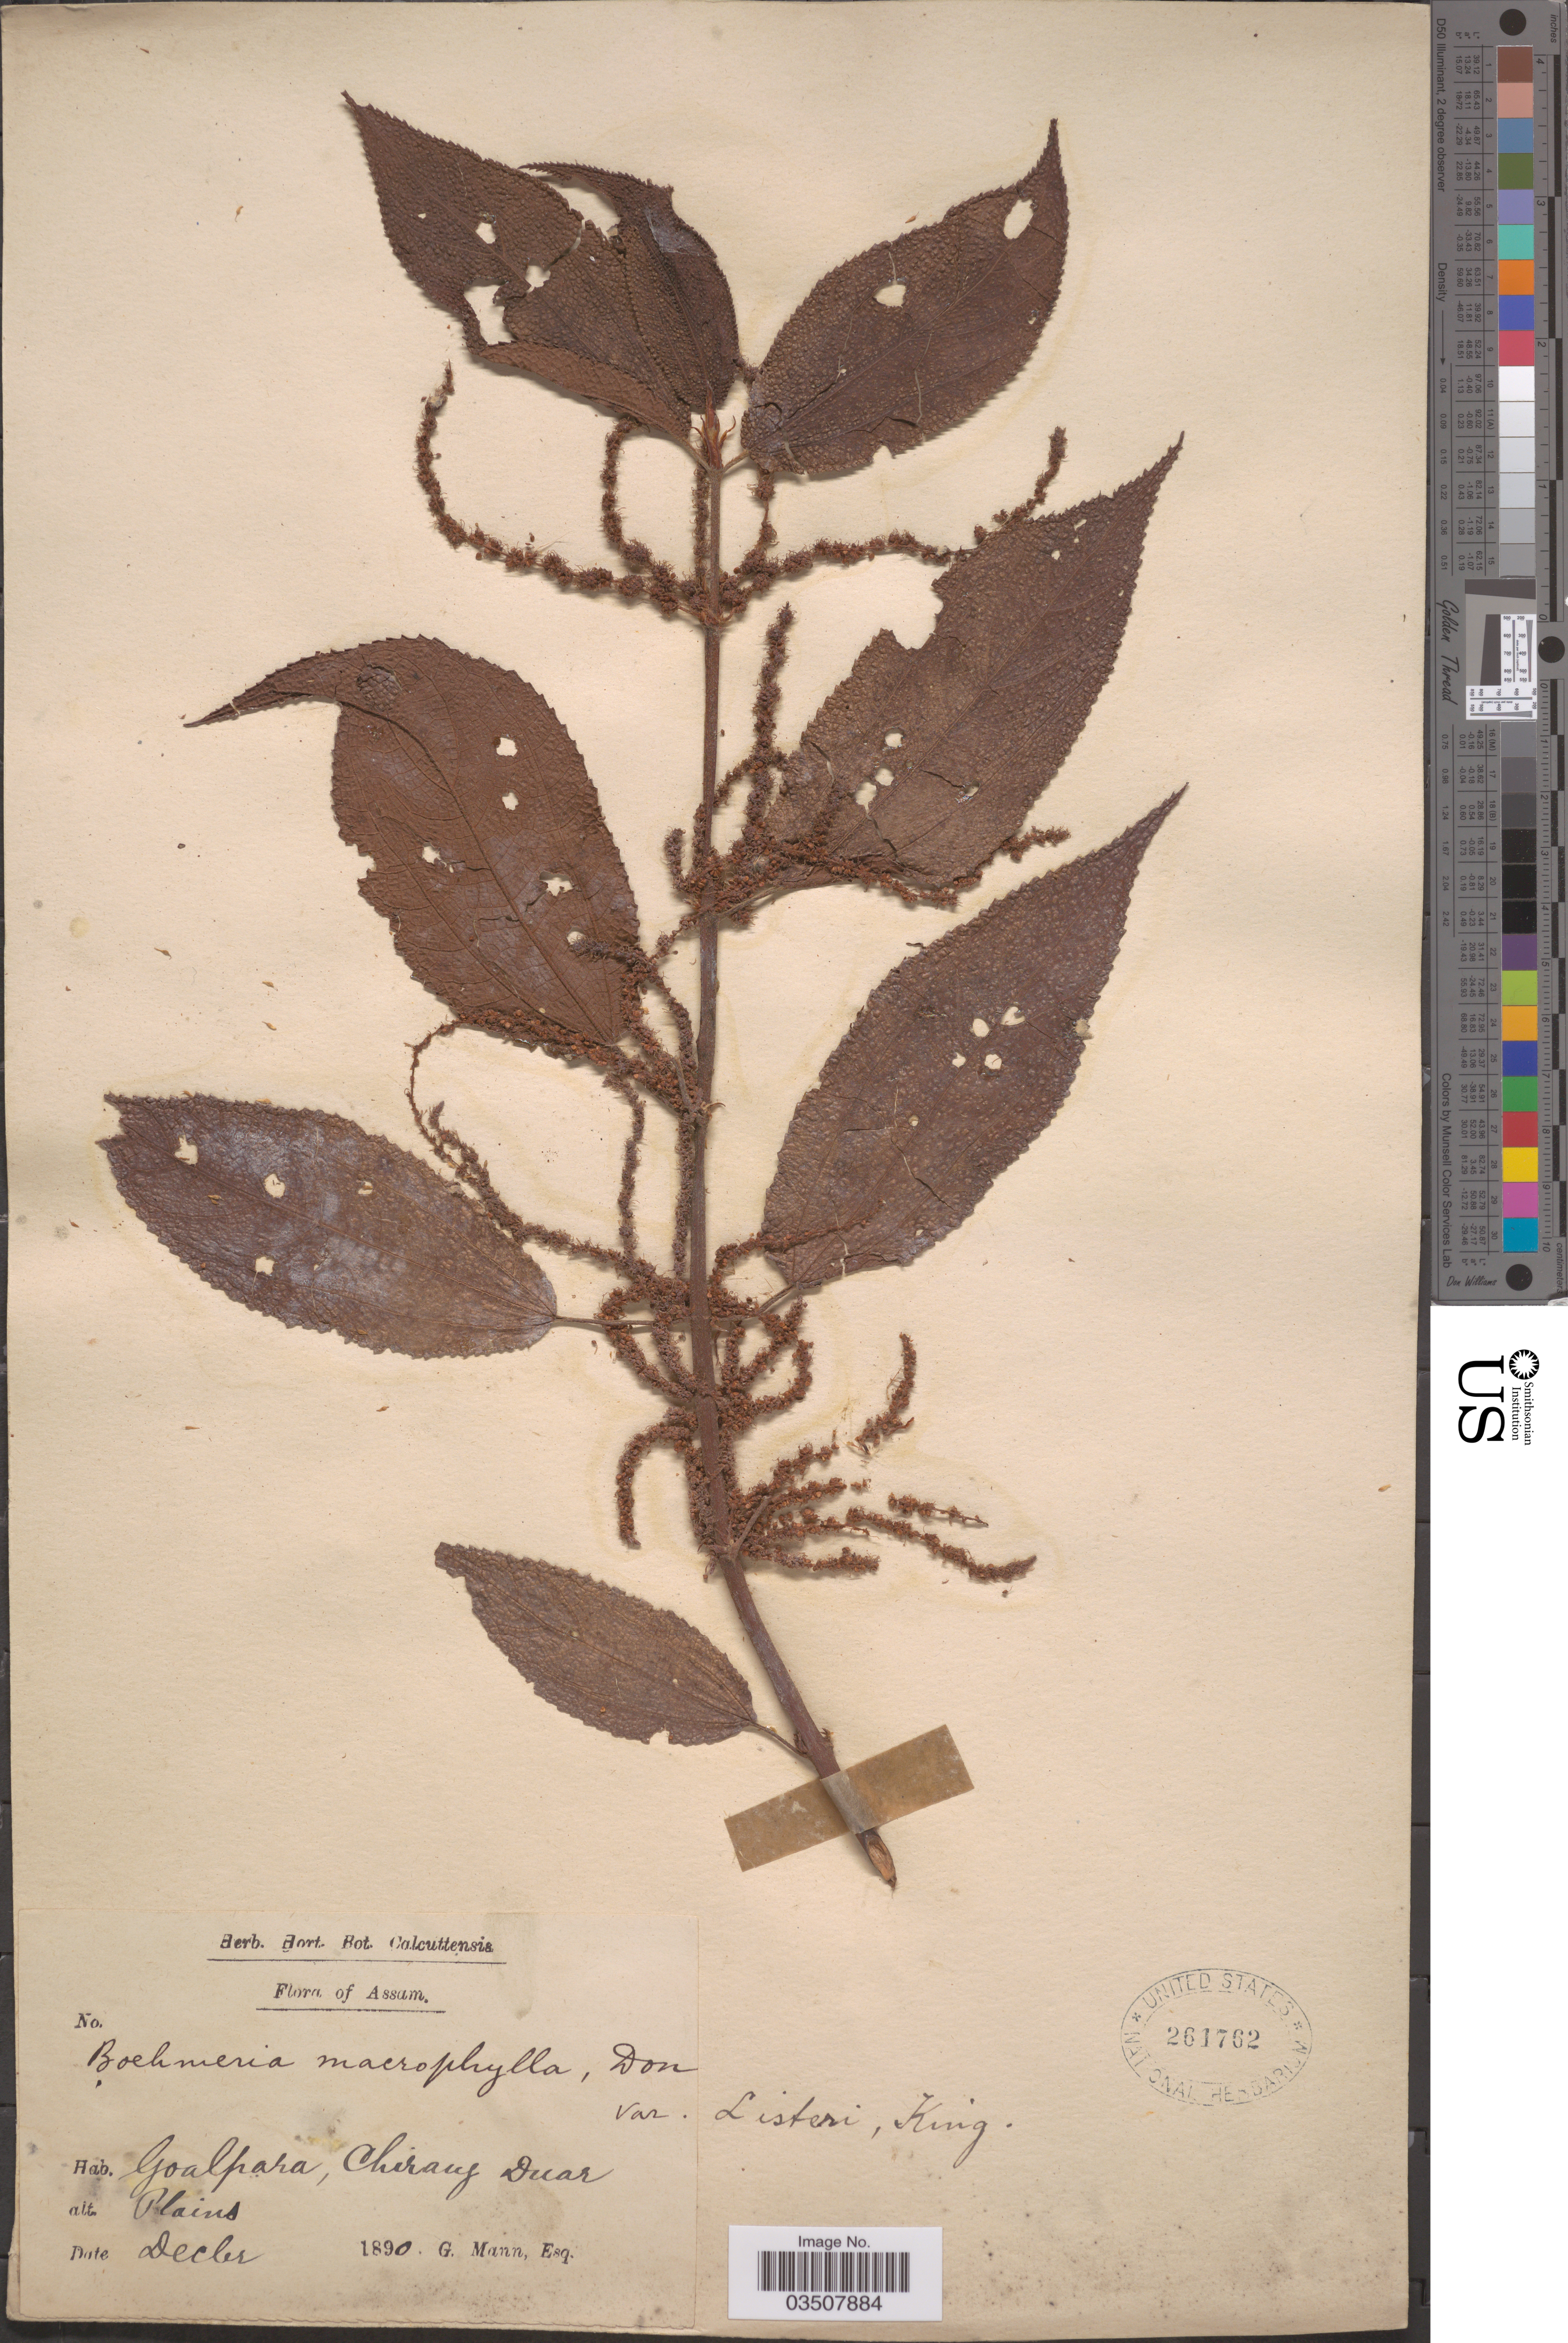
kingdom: Plantae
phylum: Tracheophyta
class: Magnoliopsida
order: Rosales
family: Urticaceae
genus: Boehmeria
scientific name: Boehmeria macrophylla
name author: Hornem.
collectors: G. Mann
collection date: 1890-12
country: India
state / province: Assam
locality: Goalpara, Chirang Duar.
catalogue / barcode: US 261762